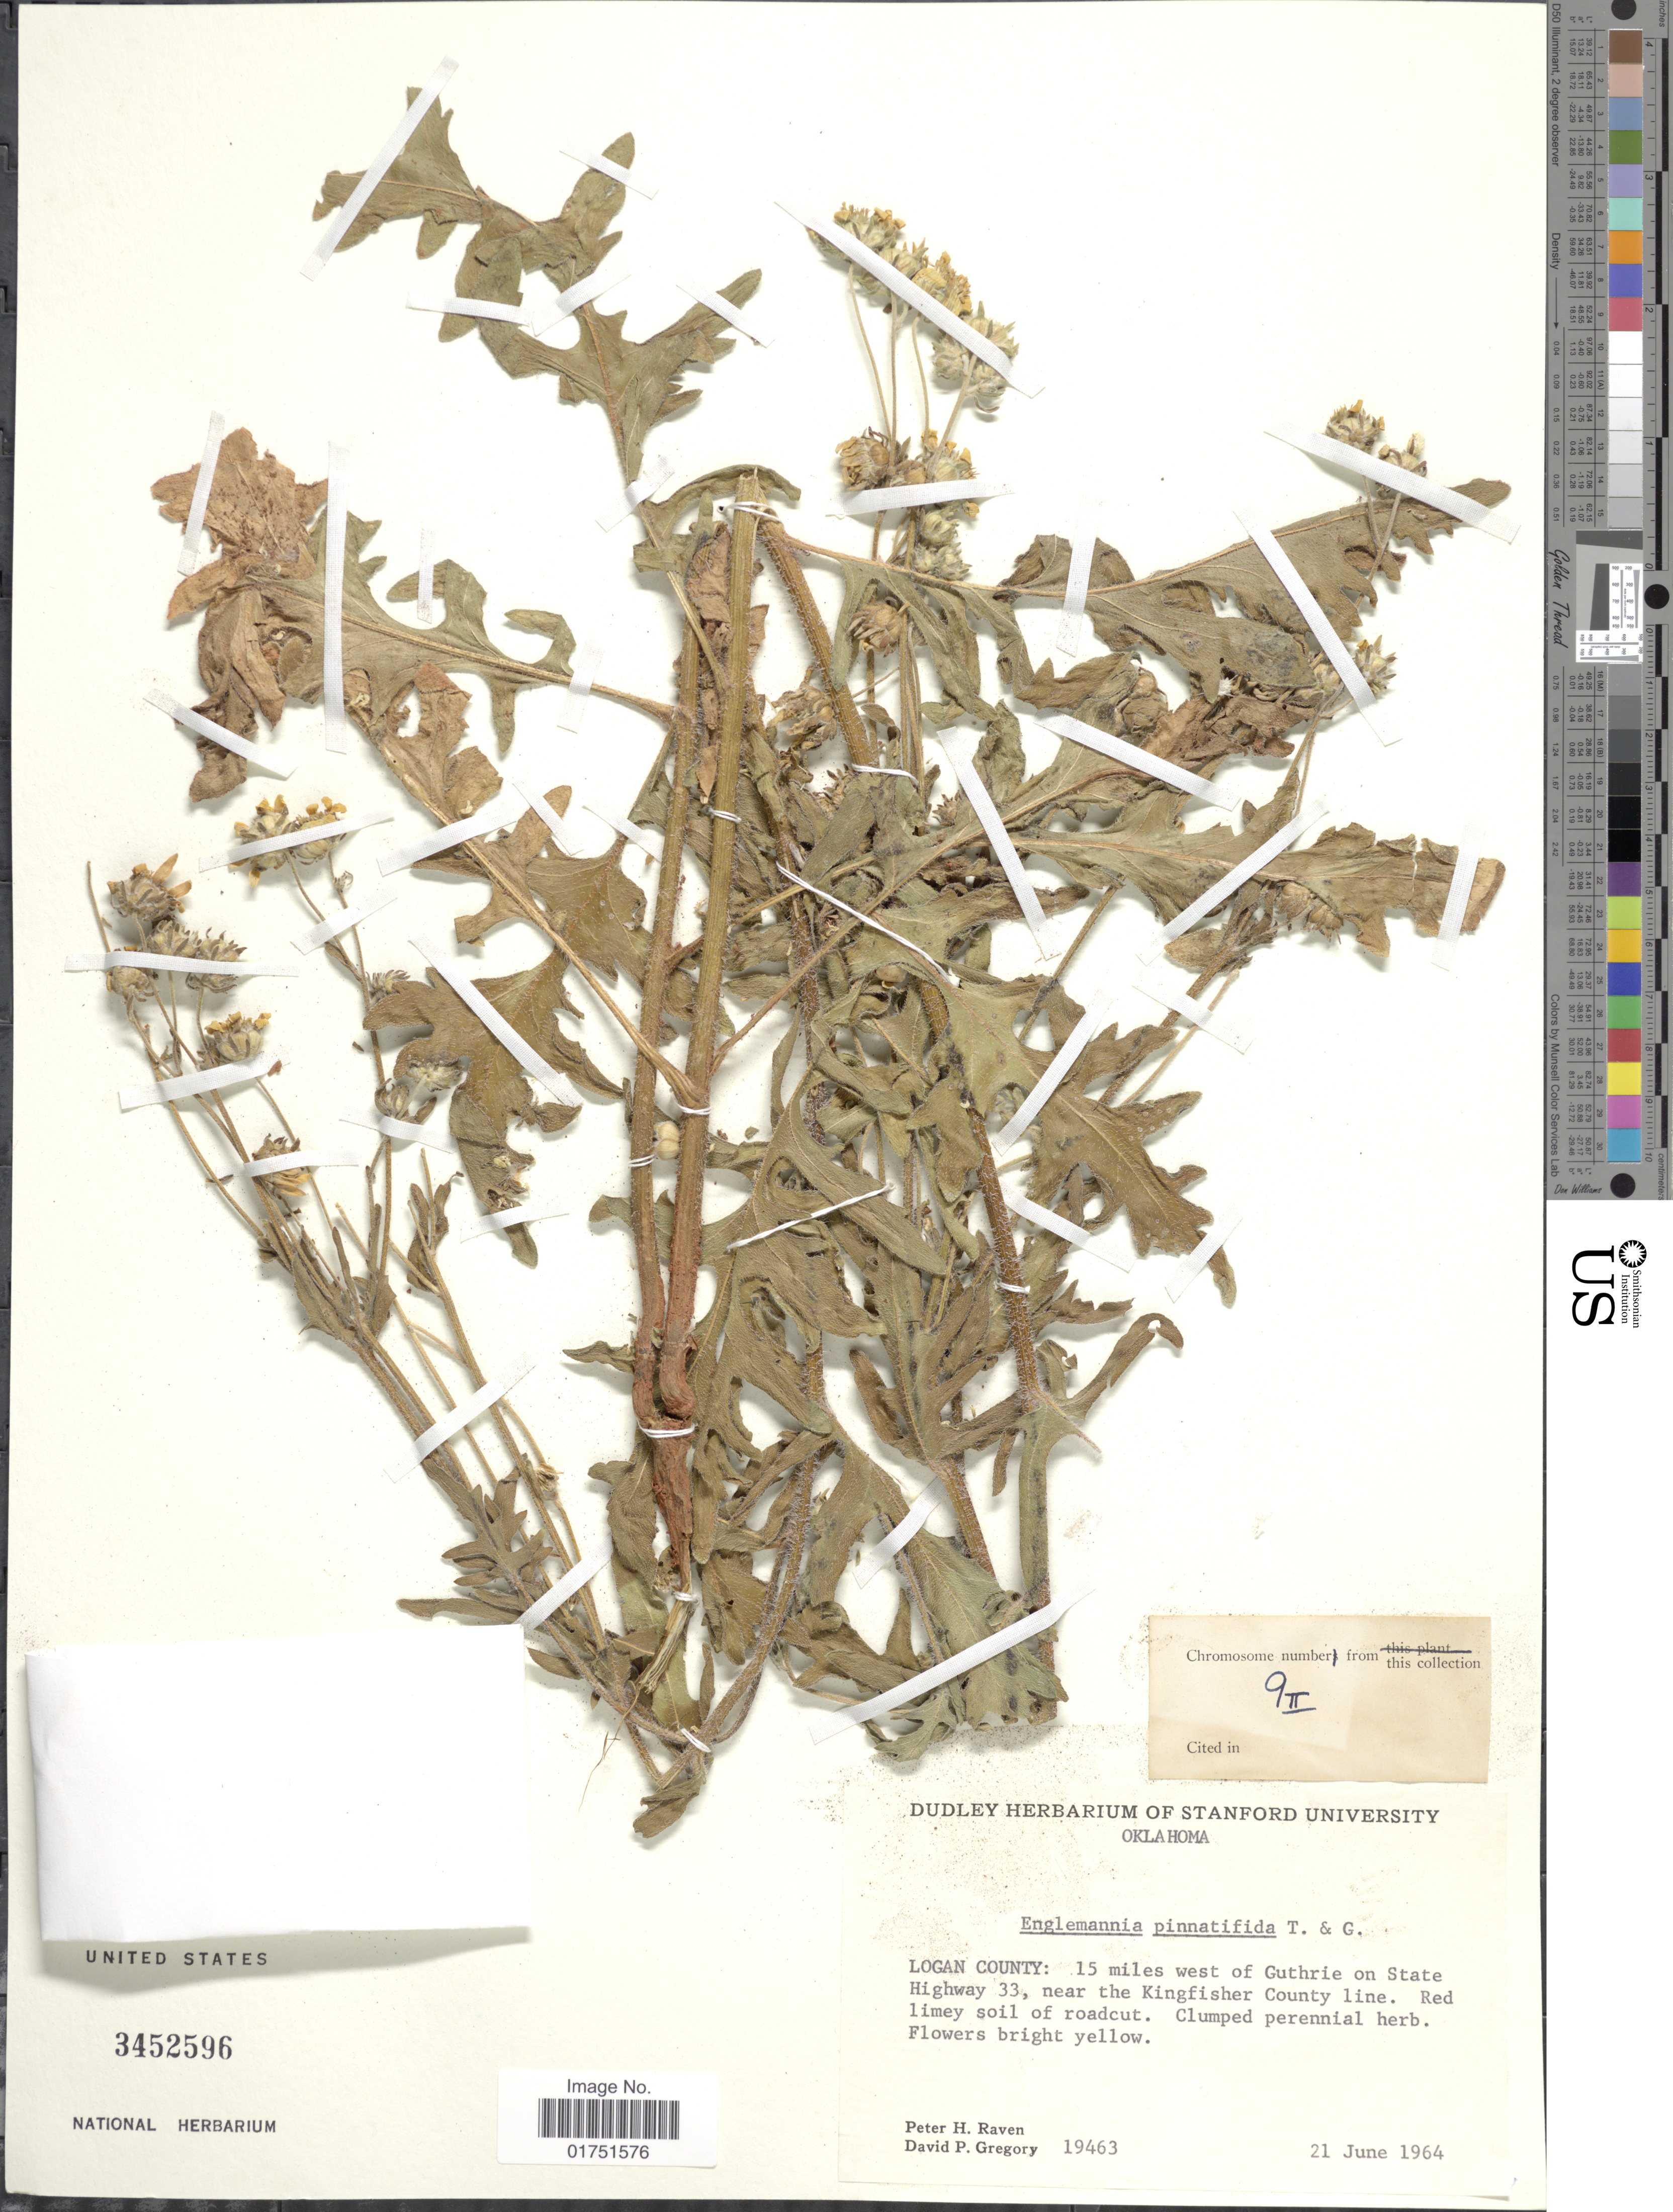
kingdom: Plantae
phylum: Tracheophyta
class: Magnoliopsida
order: Asterales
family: Asteraceae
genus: Engelmannia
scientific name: Engelmannia pinnatifida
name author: Torr. & A. Gray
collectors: P. Raven & D. Gregory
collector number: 19463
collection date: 1964-06-21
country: United States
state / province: Oklahoma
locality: Logan County: 15 miles west of Guthrie on State Highway 33, near the Kingfisher County line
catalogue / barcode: US 3452596